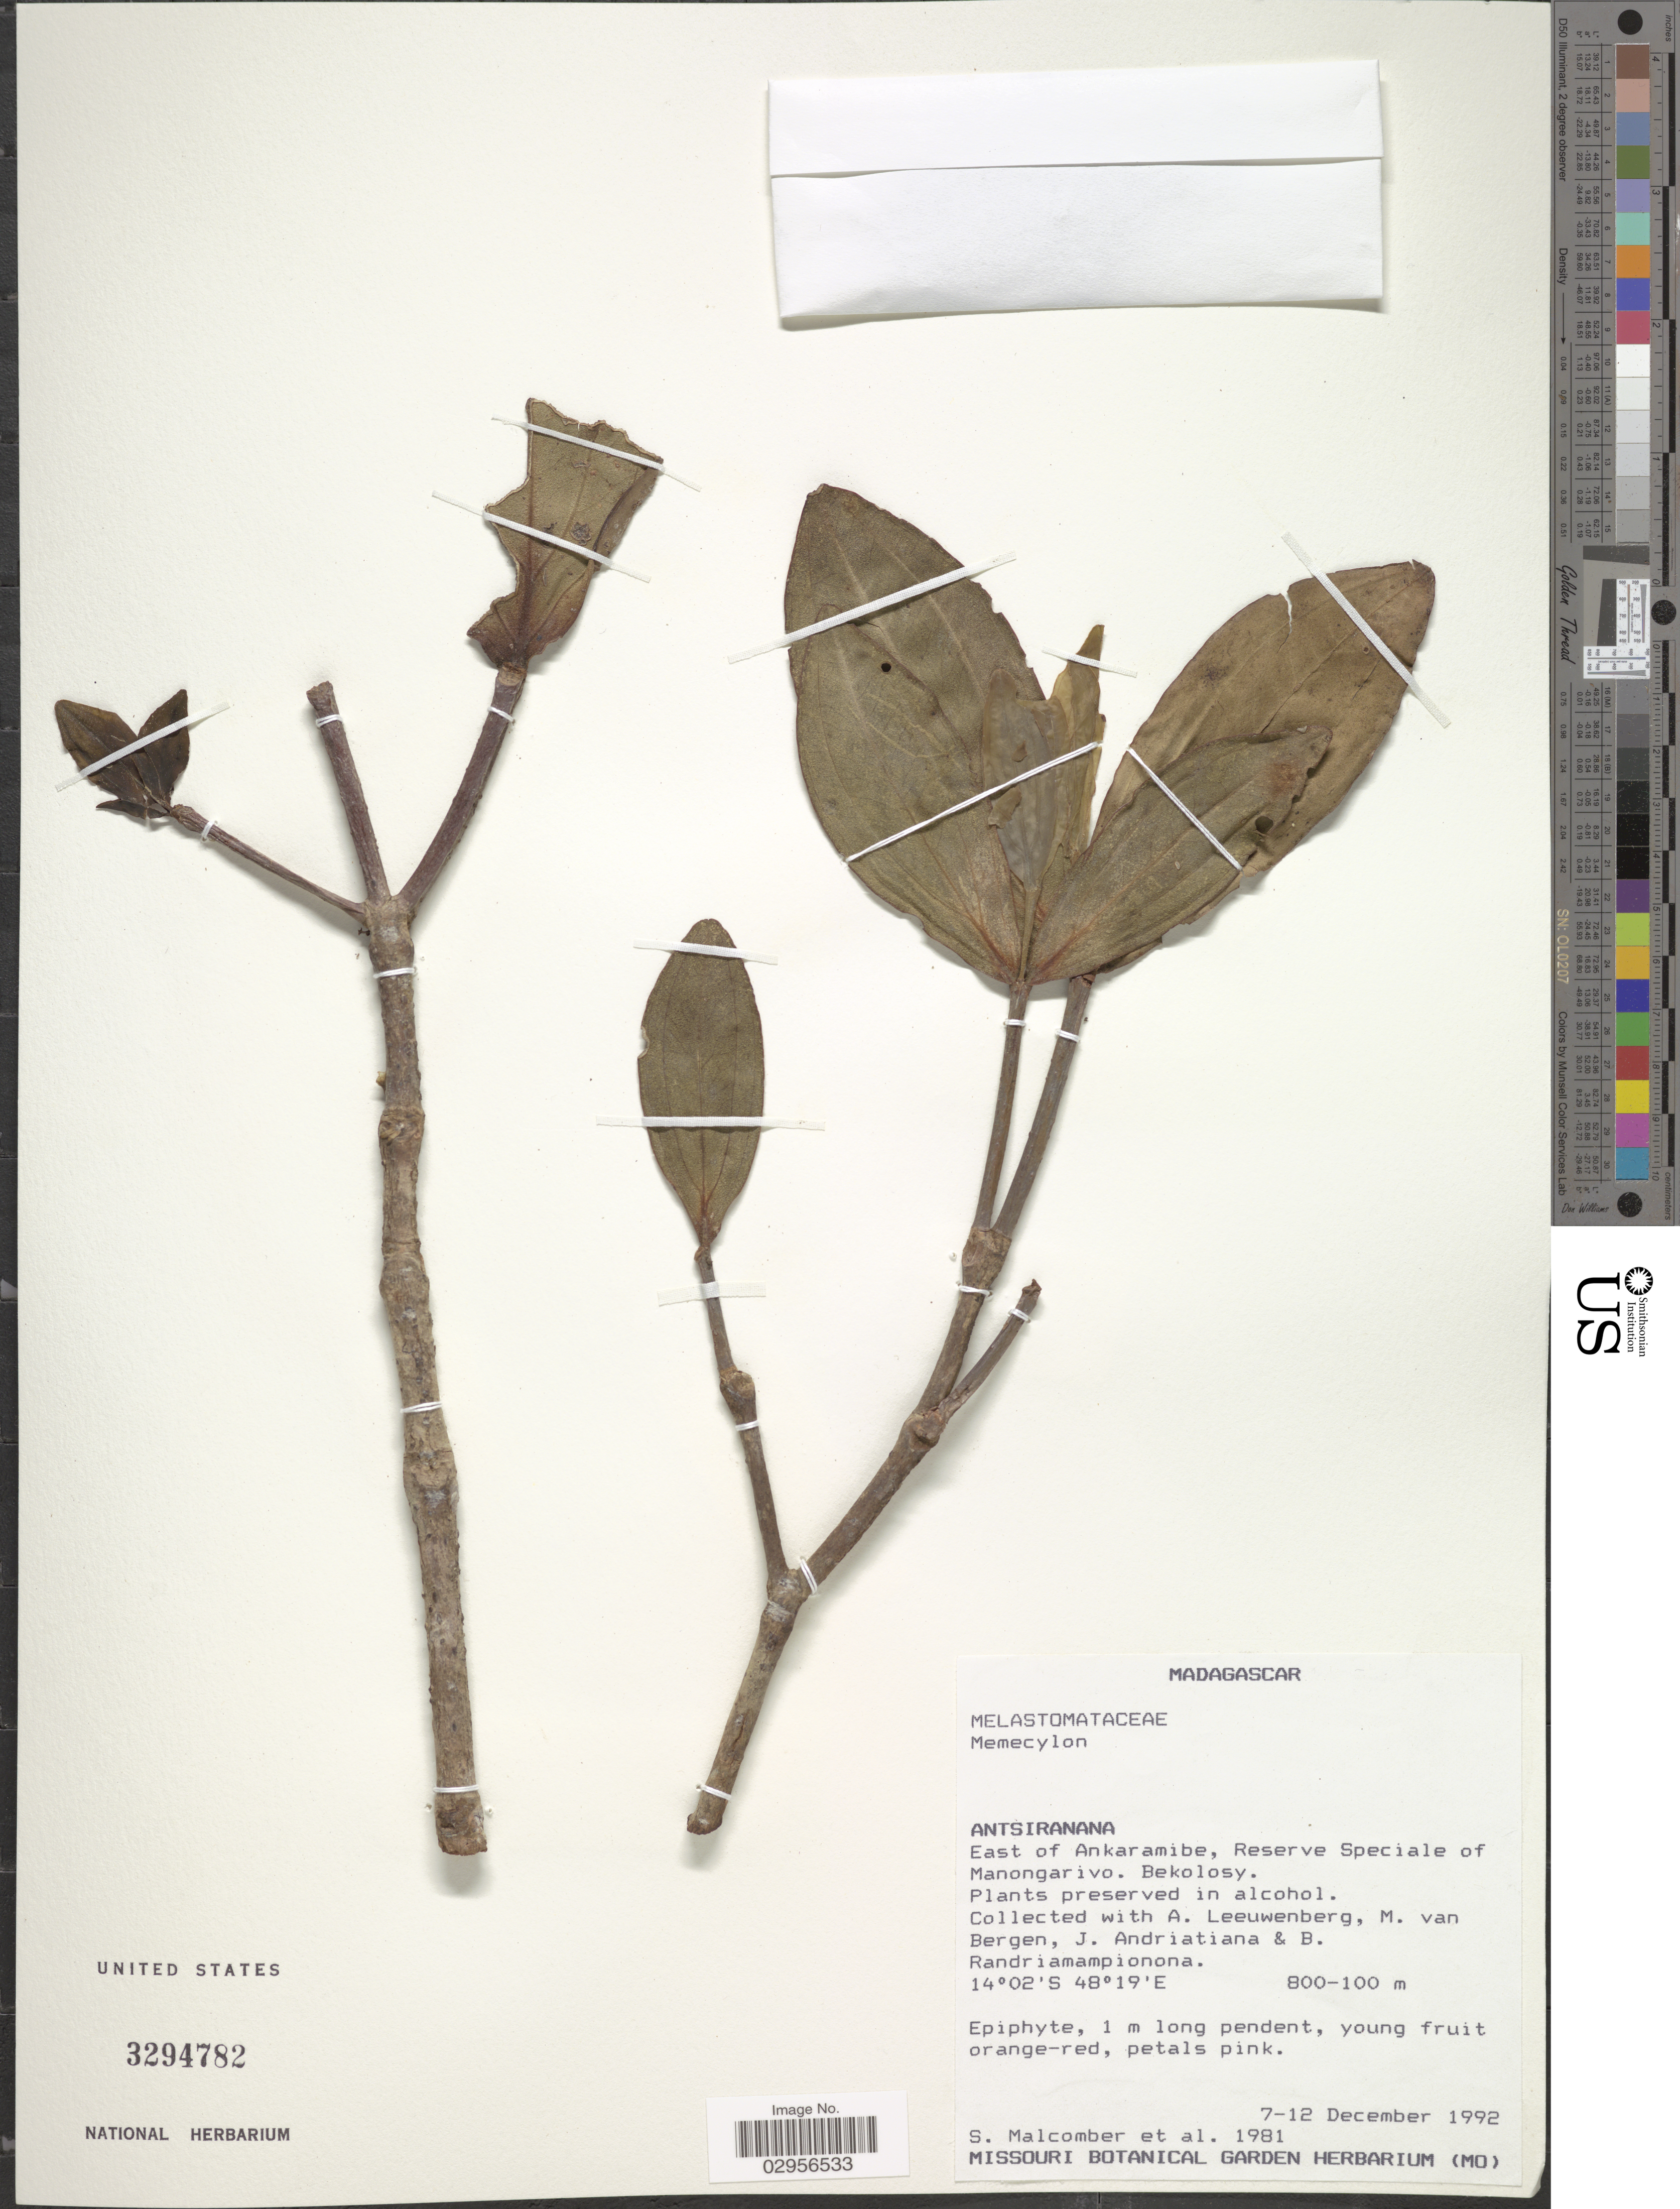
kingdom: Plantae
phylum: Tracheophyta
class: Magnoliopsida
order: Myrtales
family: Melastomataceae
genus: Memecylon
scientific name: Memecylon sp.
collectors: S. T. Malcomber, A. Leeuwenberg, M. van Bergen, J. Andriatiana & B. Randriamampionona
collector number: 1981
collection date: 1992-12-07/1992-12-12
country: Madagascar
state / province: Diana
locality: East of Ankaramibe, Reserve Speciale of Manongarivo. Bekolosy.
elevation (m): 100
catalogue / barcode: US 3294782